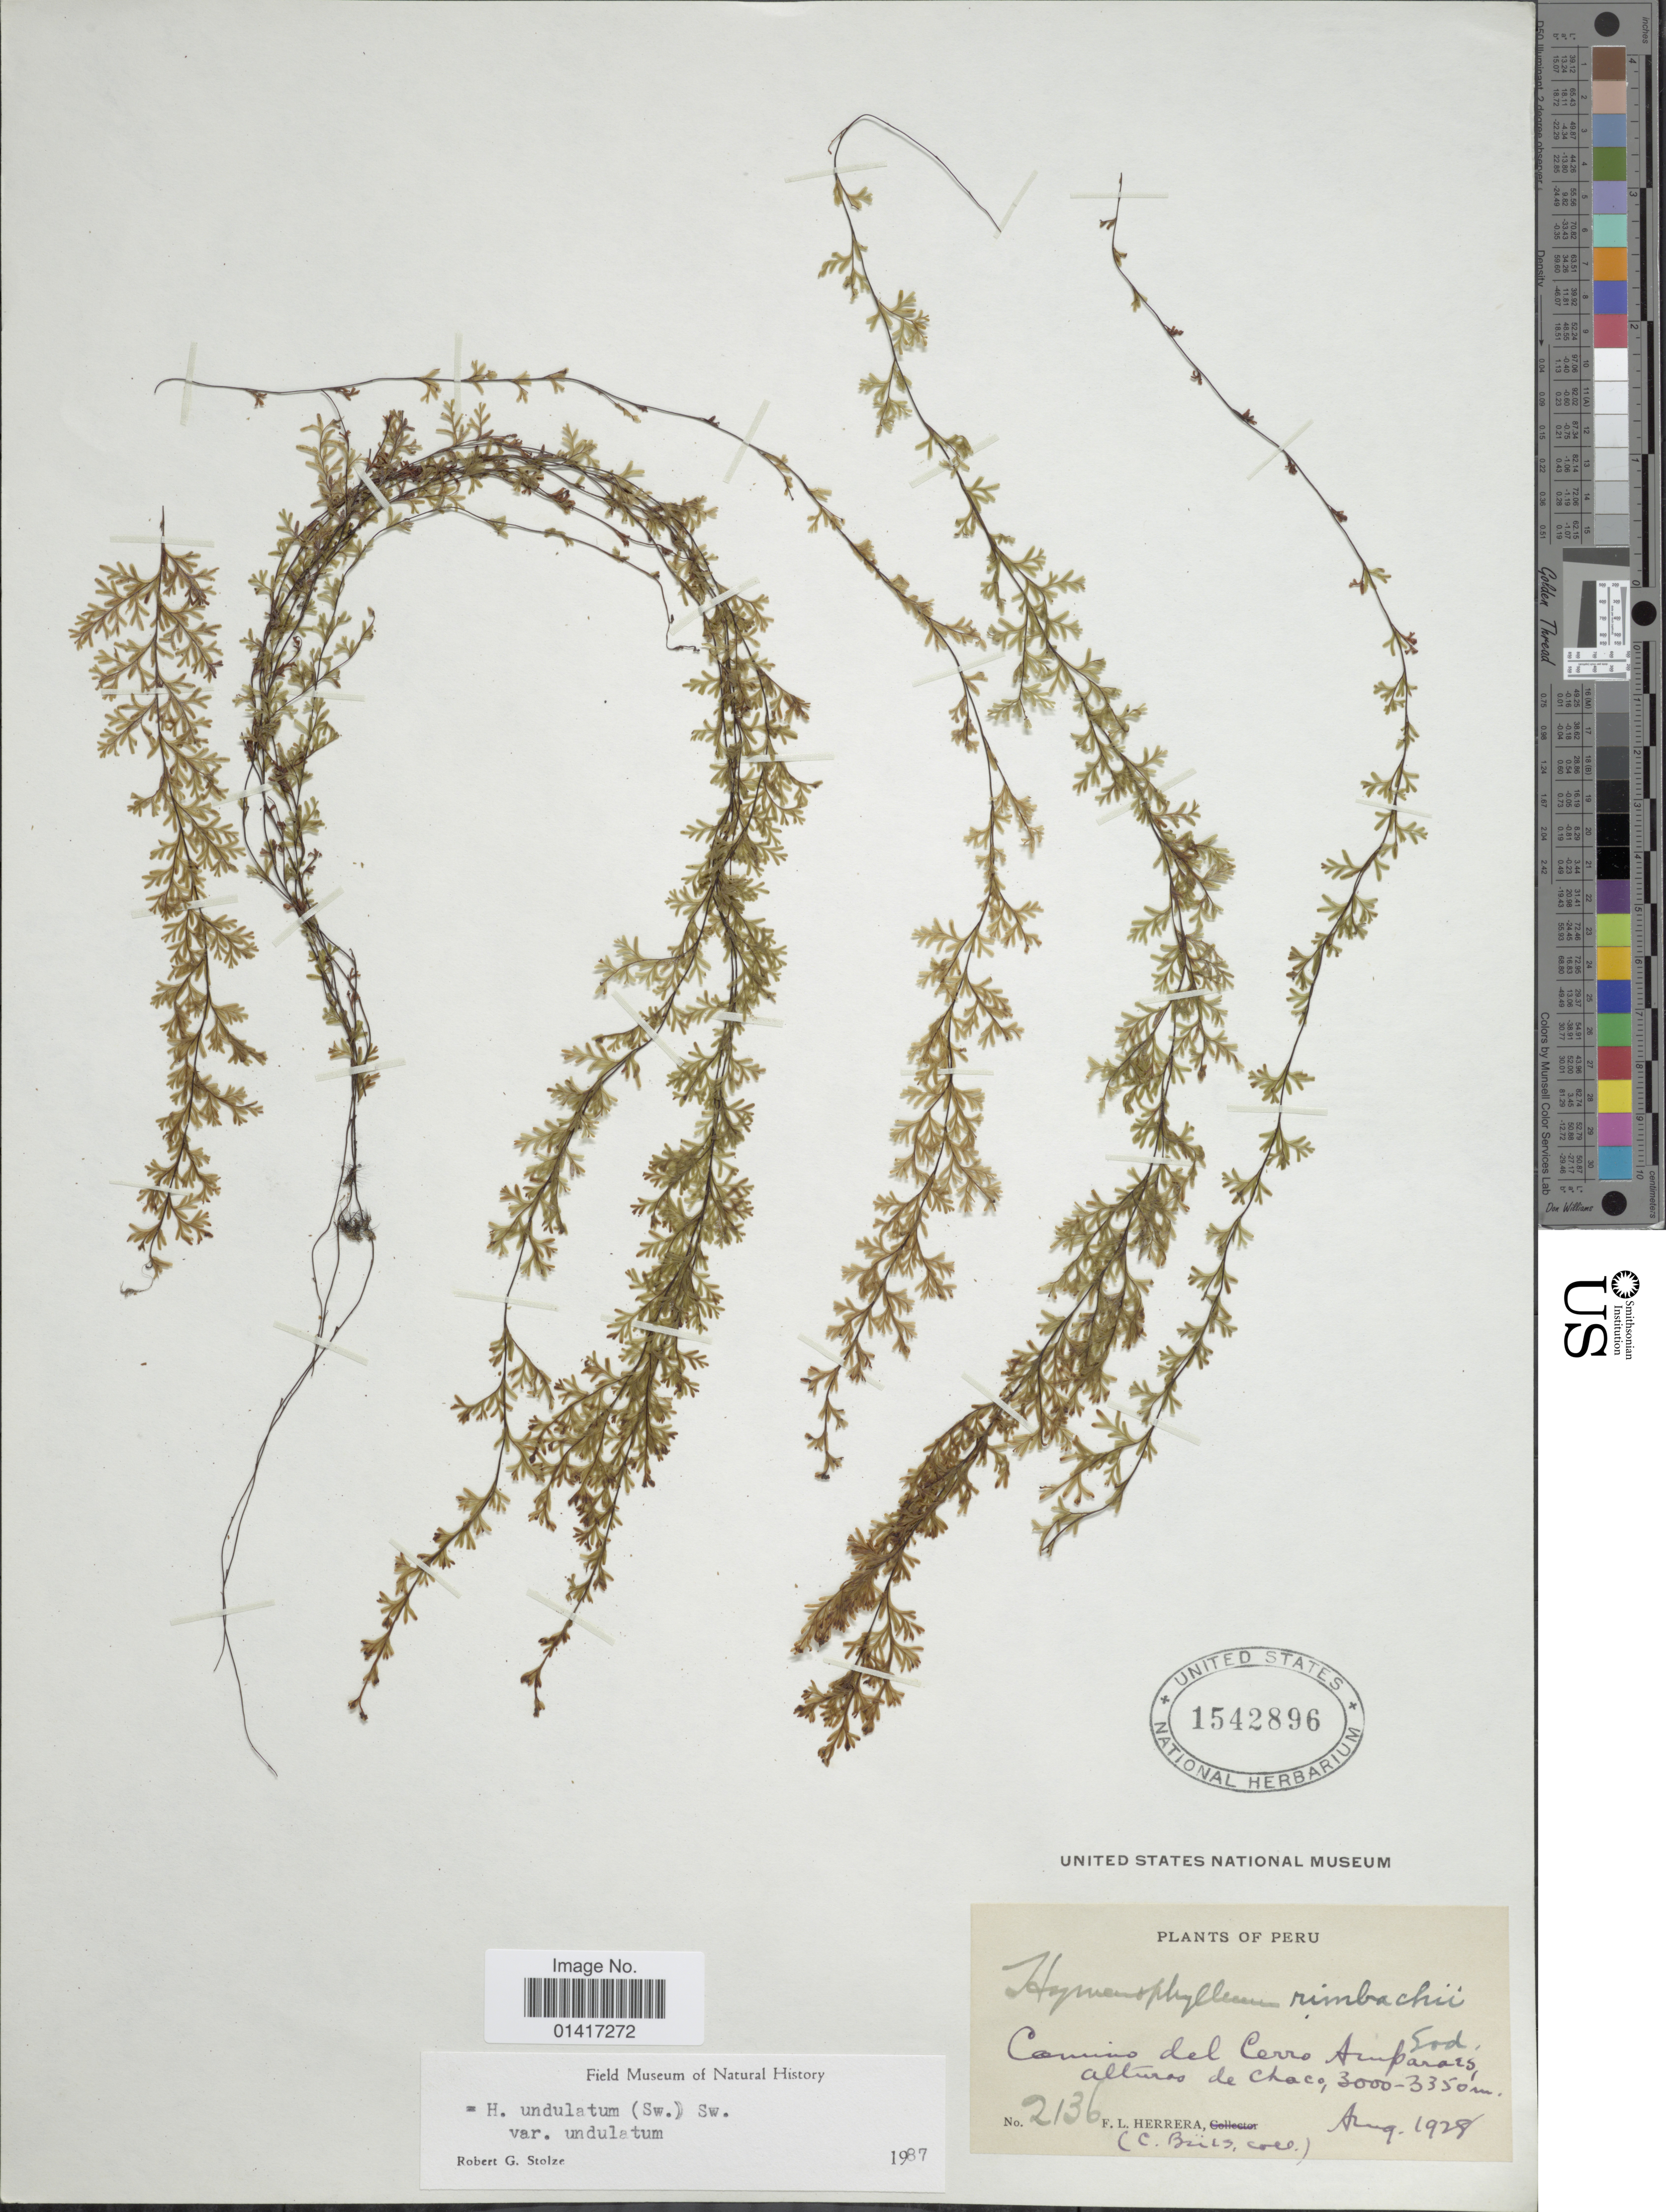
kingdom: Plantae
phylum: Tracheophyta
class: Polypodiopsida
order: Hymenophyllales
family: Hymenophyllaceae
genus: Hymenophyllum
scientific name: Hymenophyllum undulatum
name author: (Sw.) Sw.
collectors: F. L. Herrera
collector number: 2136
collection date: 1928-08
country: Peru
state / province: Cusco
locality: Camino del Cerro Amparaes, alturas de Chaco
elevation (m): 3000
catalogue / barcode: US 1542896